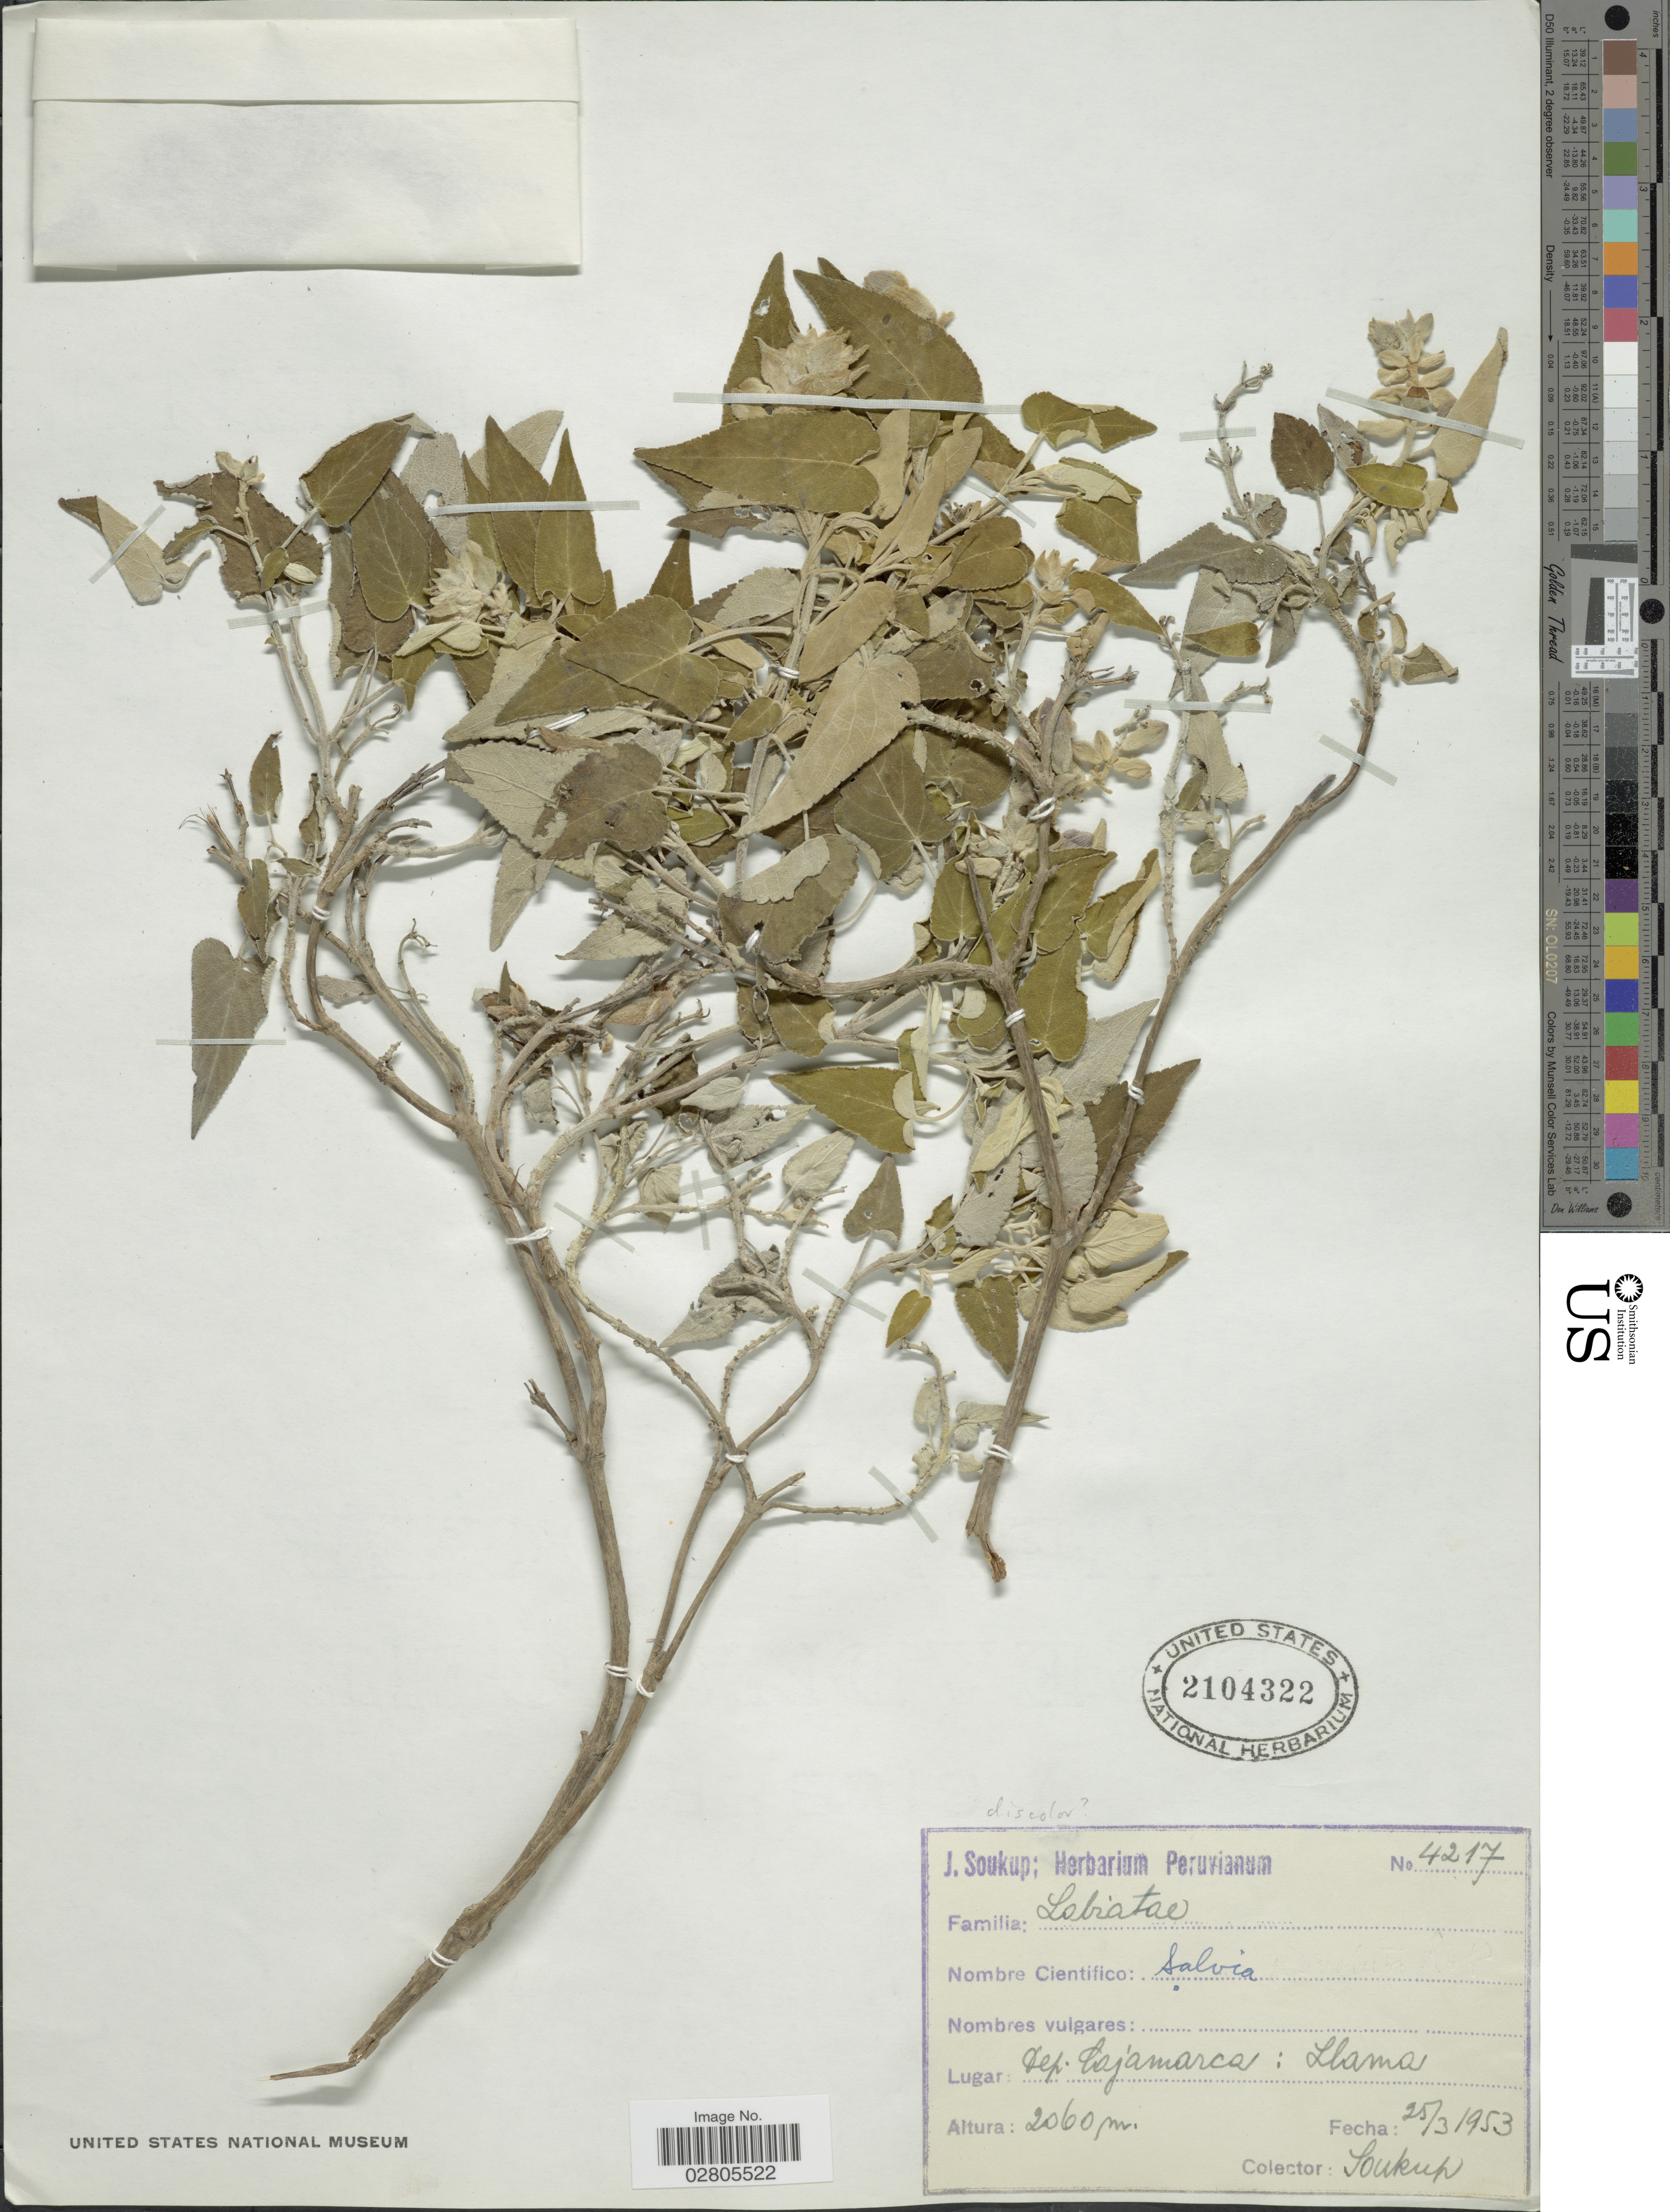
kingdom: Plantae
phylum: Tracheophyta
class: Magnoliopsida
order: Lamiales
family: Lamiaceae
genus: Salvia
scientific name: Salvia sp.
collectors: J. Soukup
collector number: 4217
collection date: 1953-03-25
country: Peru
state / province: Cajamarca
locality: Dep. Cajamarca: Llama.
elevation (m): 2060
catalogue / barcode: US 2104322